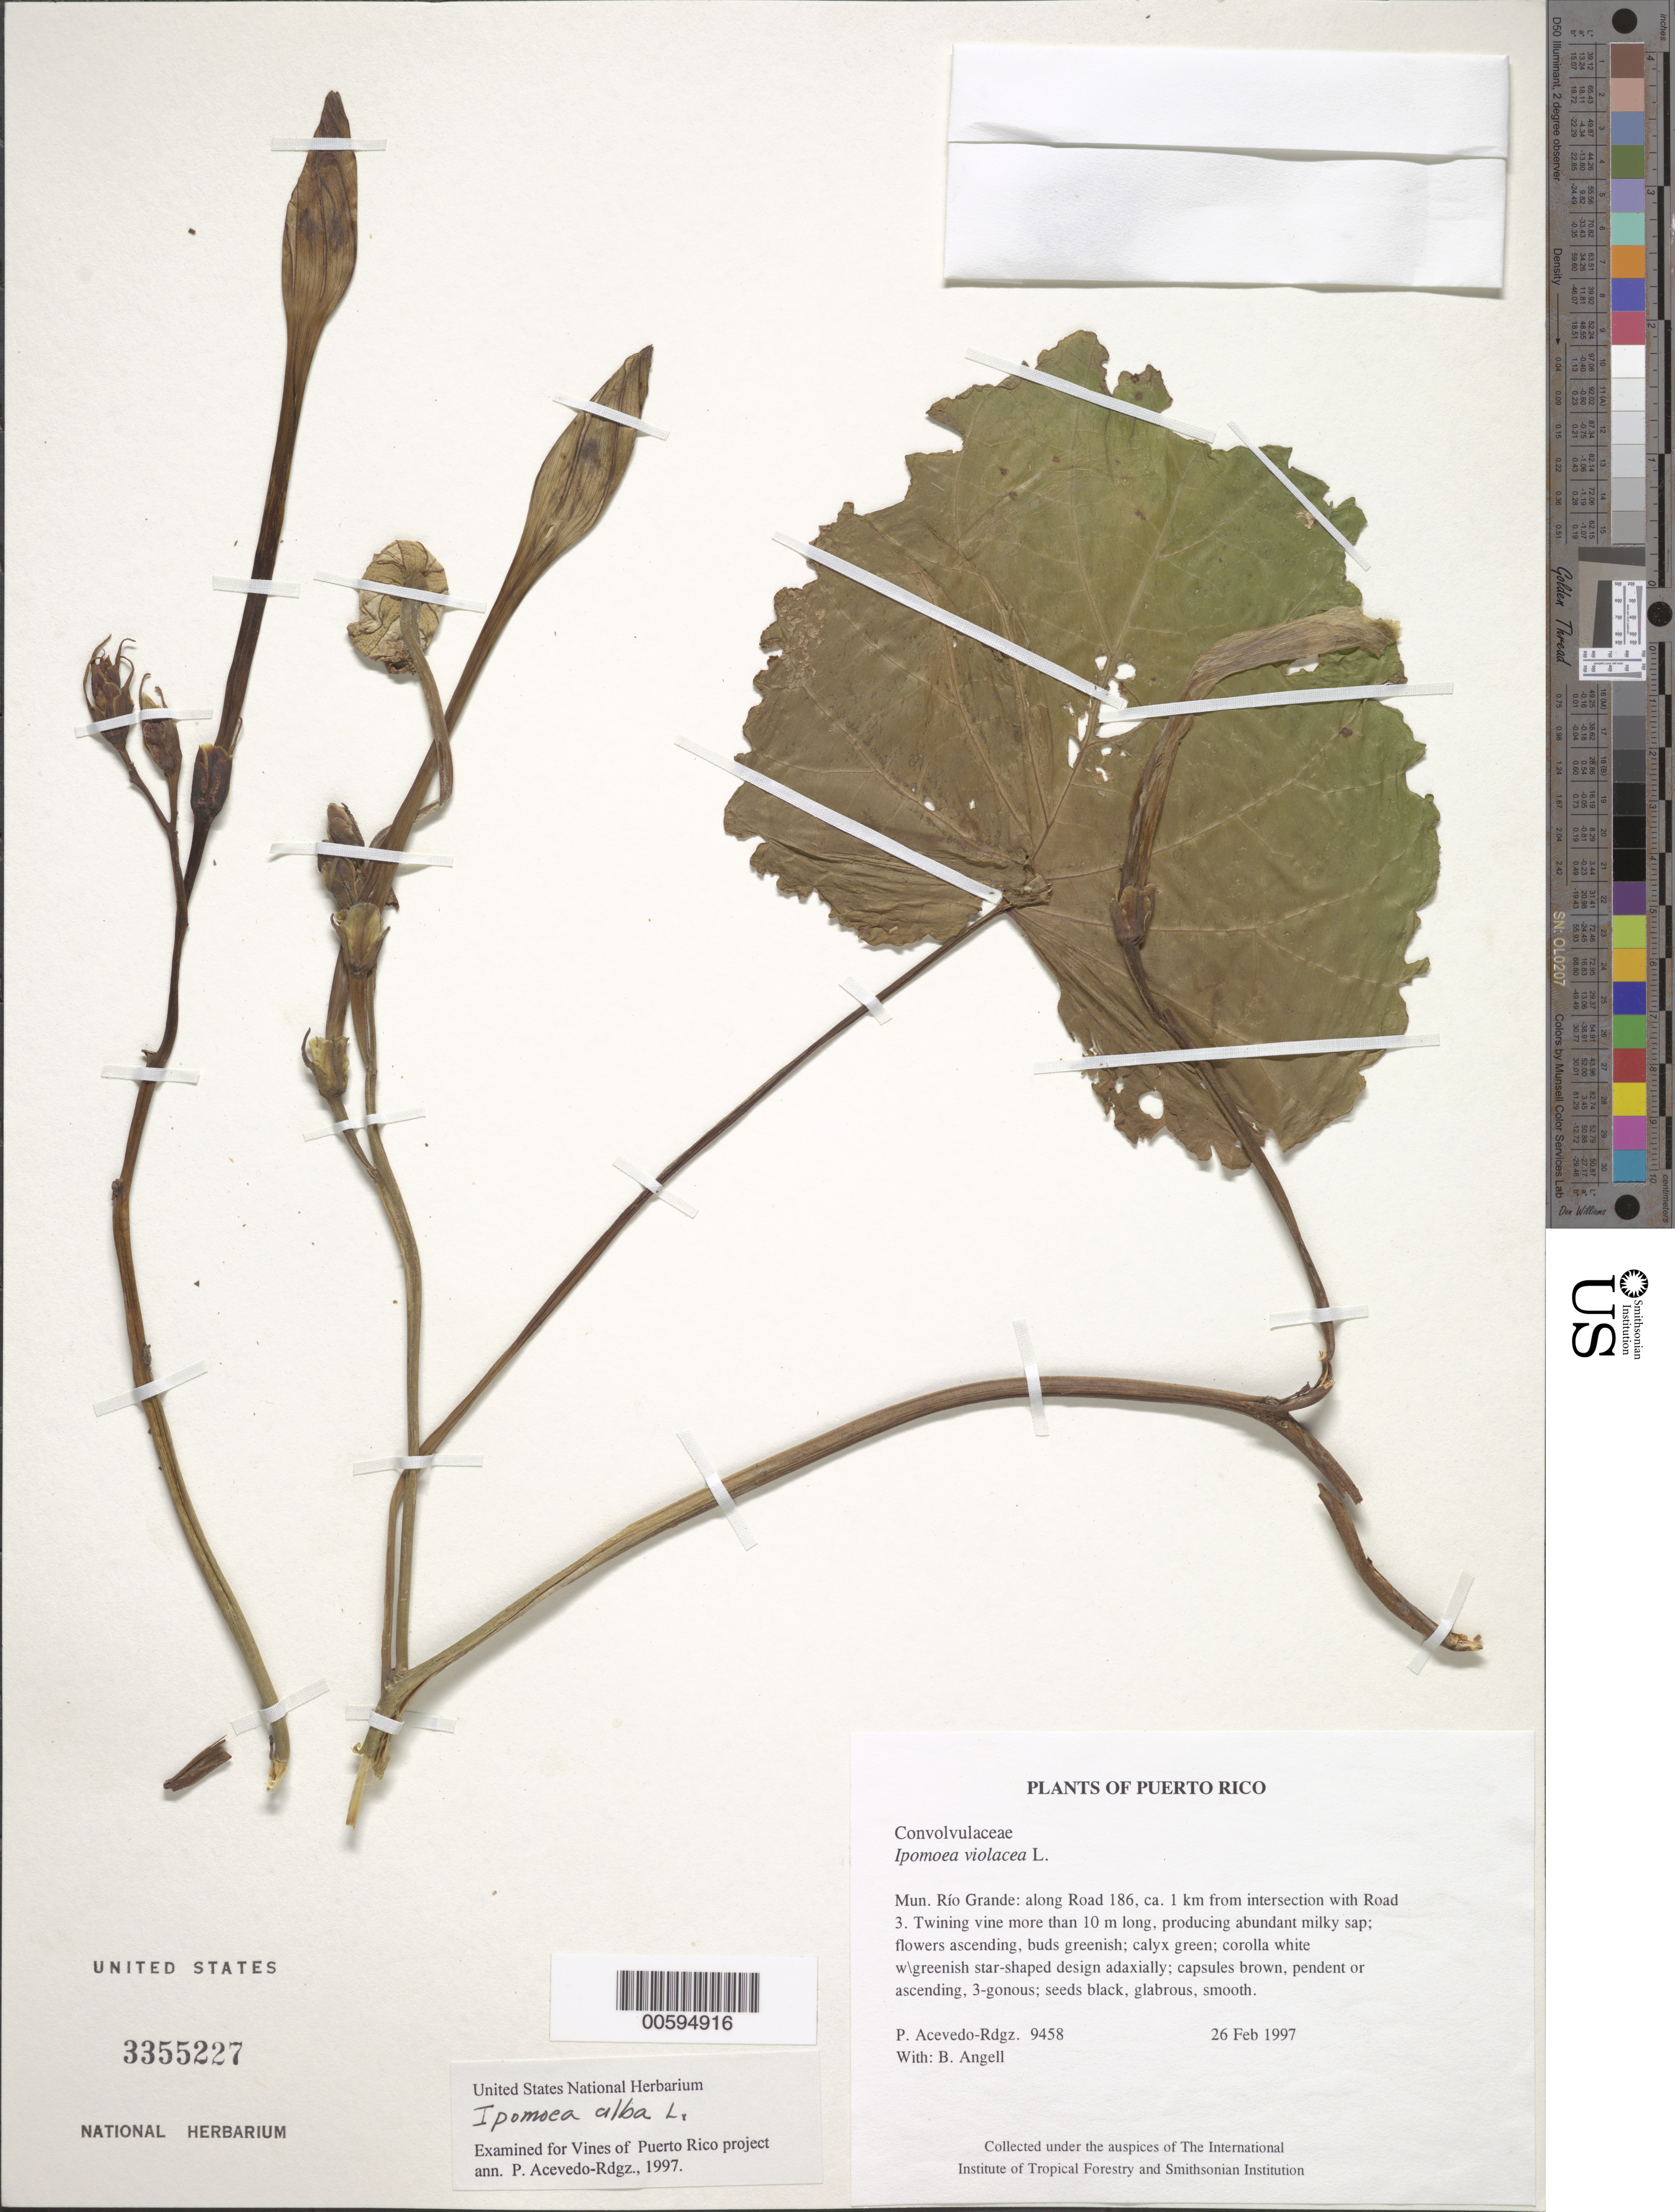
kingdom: Plantae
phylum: Tracheophyta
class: Magnoliopsida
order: Solanales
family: Convolvulaceae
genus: Ipomoea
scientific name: Ipomoea alba L.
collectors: P. Acevedo-Rodr. & Bobbi Angell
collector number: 9458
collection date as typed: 26 Feb 1997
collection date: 1997-02-26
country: Puerto Rico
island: Puerto Rico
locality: Mun. Río Grande: along Road 186, ca. 1 km from intersection with Road 3.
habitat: roadside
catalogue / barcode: US 3355227